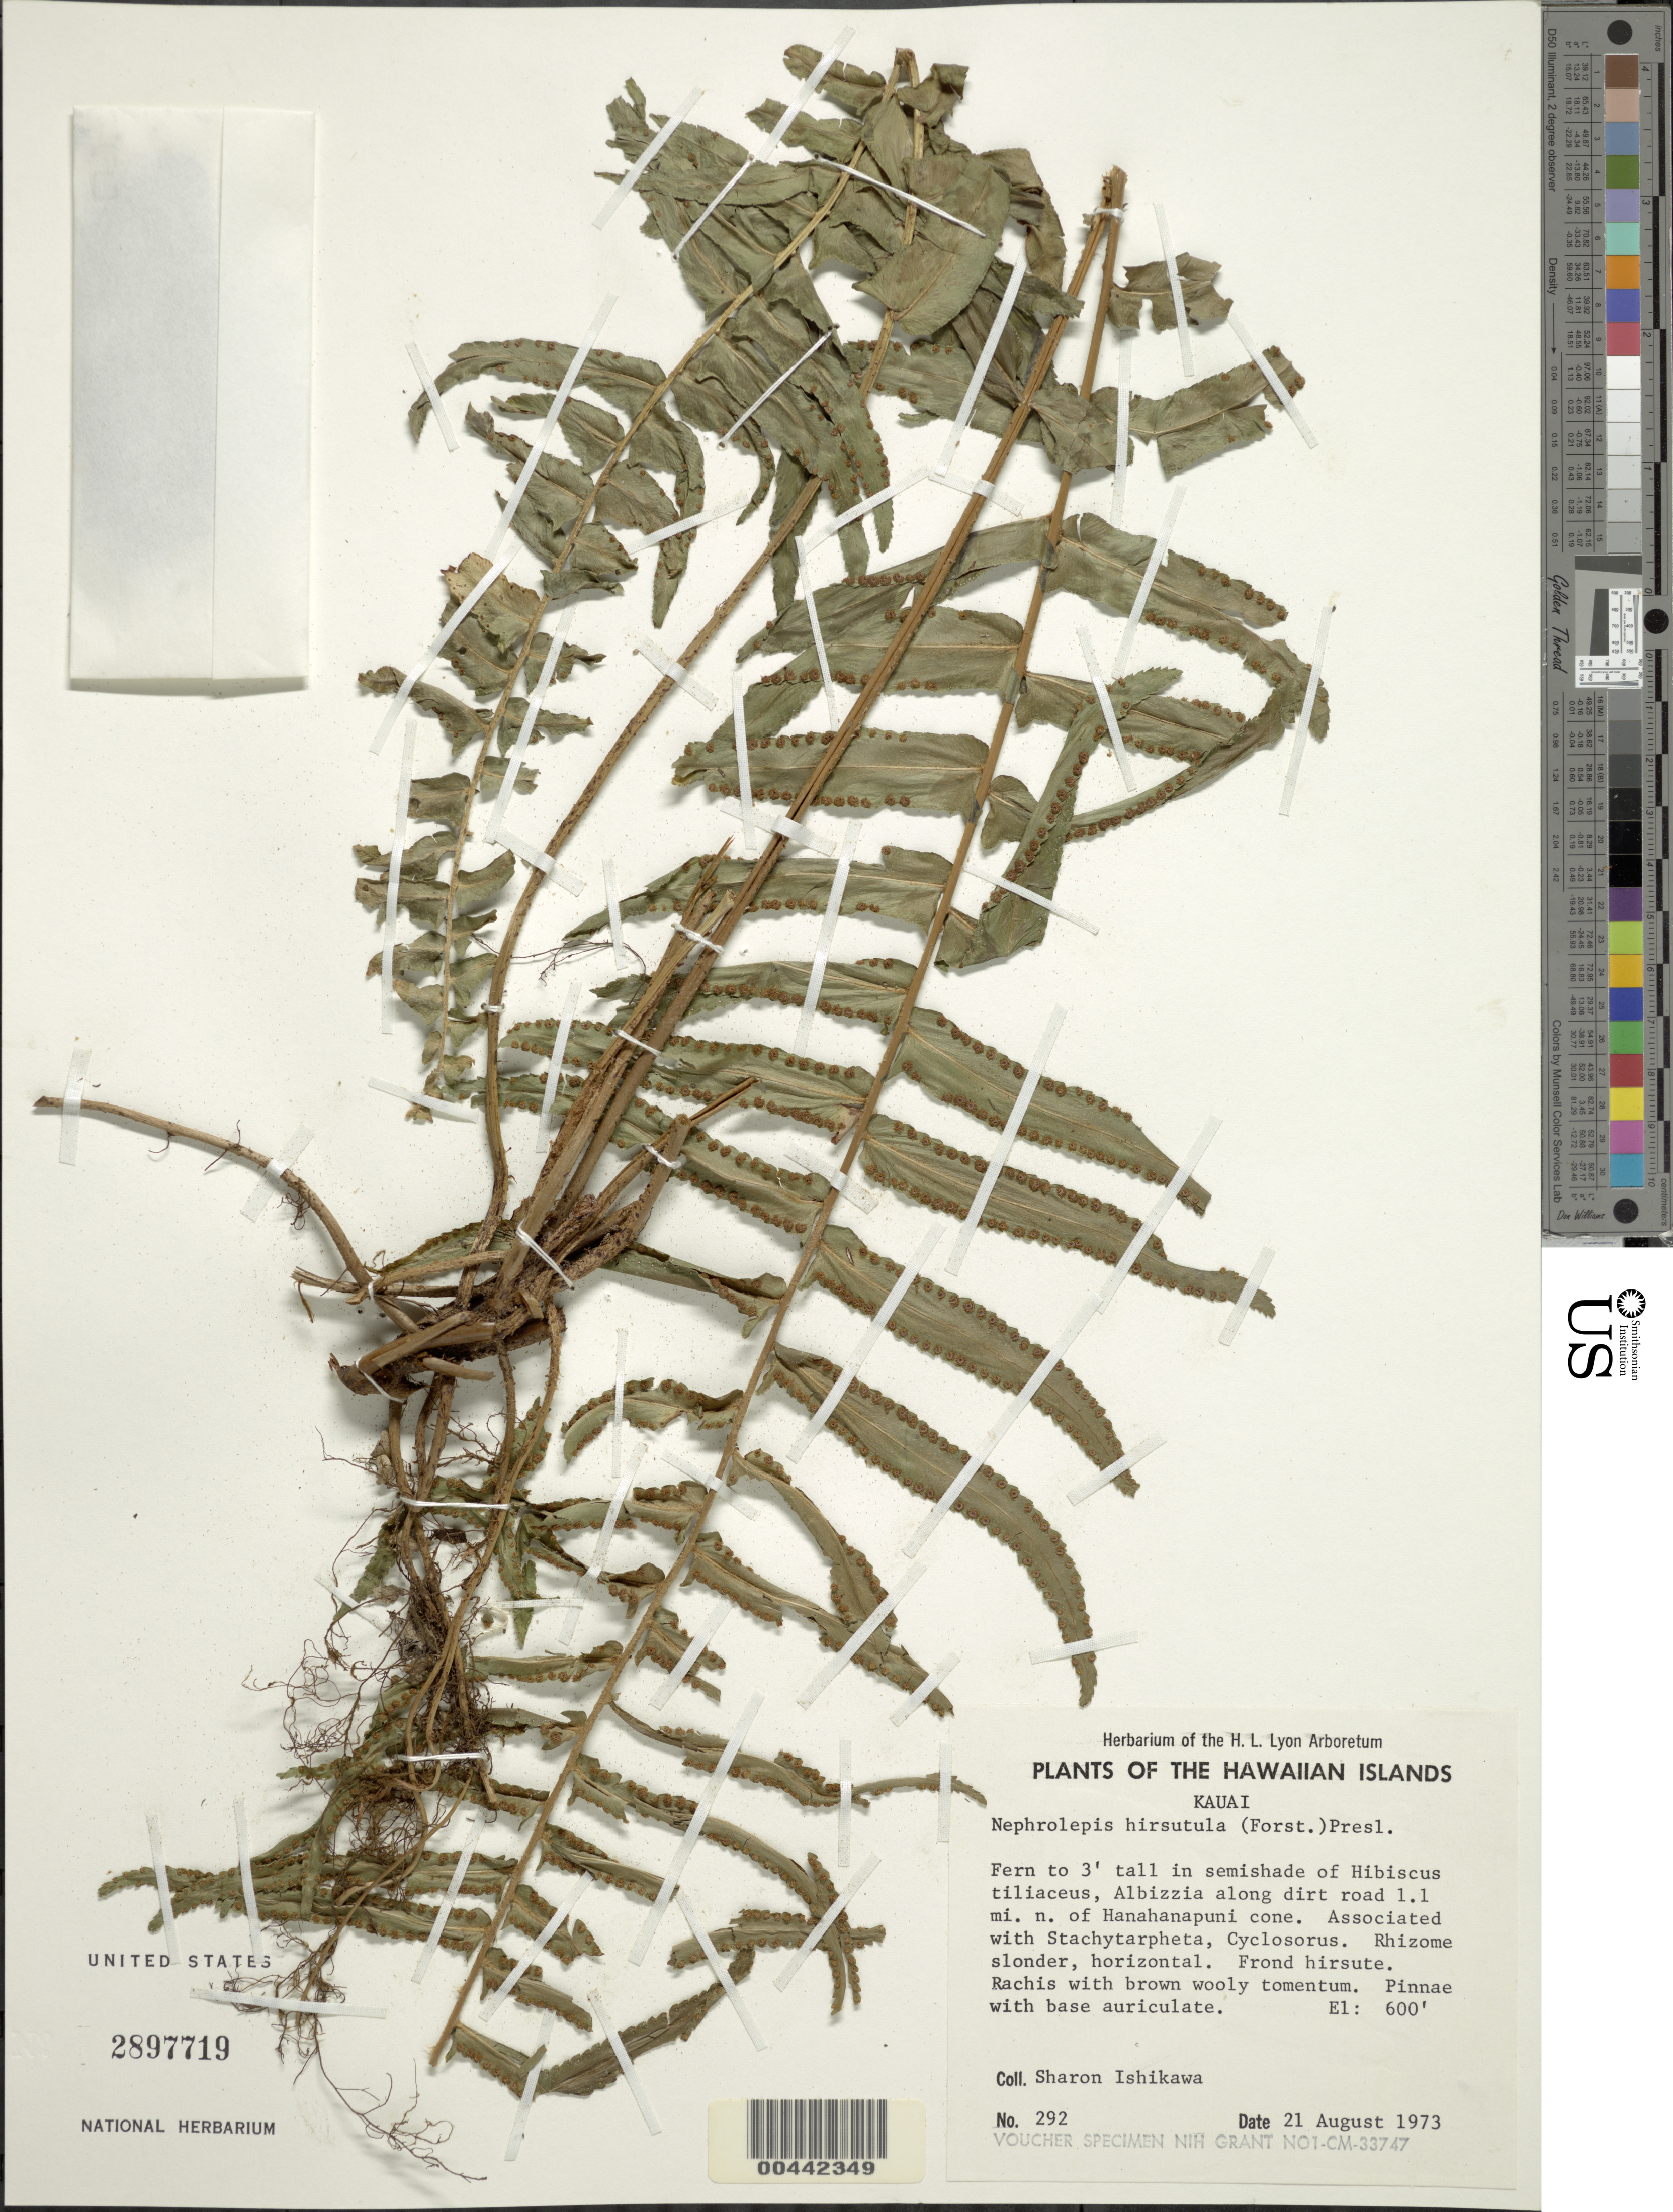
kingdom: Plantae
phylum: Tracheophyta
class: Polypodiopsida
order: Polypodiales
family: Nephrolepidaceae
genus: Nephrolepis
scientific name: Nephrolepis hirsutula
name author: (G. Forst.) C. Presl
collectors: S. S. Ishikawa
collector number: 292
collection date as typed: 21 Aug 1973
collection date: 1973-08-21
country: United States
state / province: Hawaii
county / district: Kauai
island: Kaua'i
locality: Along dirt rd. 1.1 mi N of Hanahanapuni cone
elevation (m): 183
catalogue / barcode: US 2897719